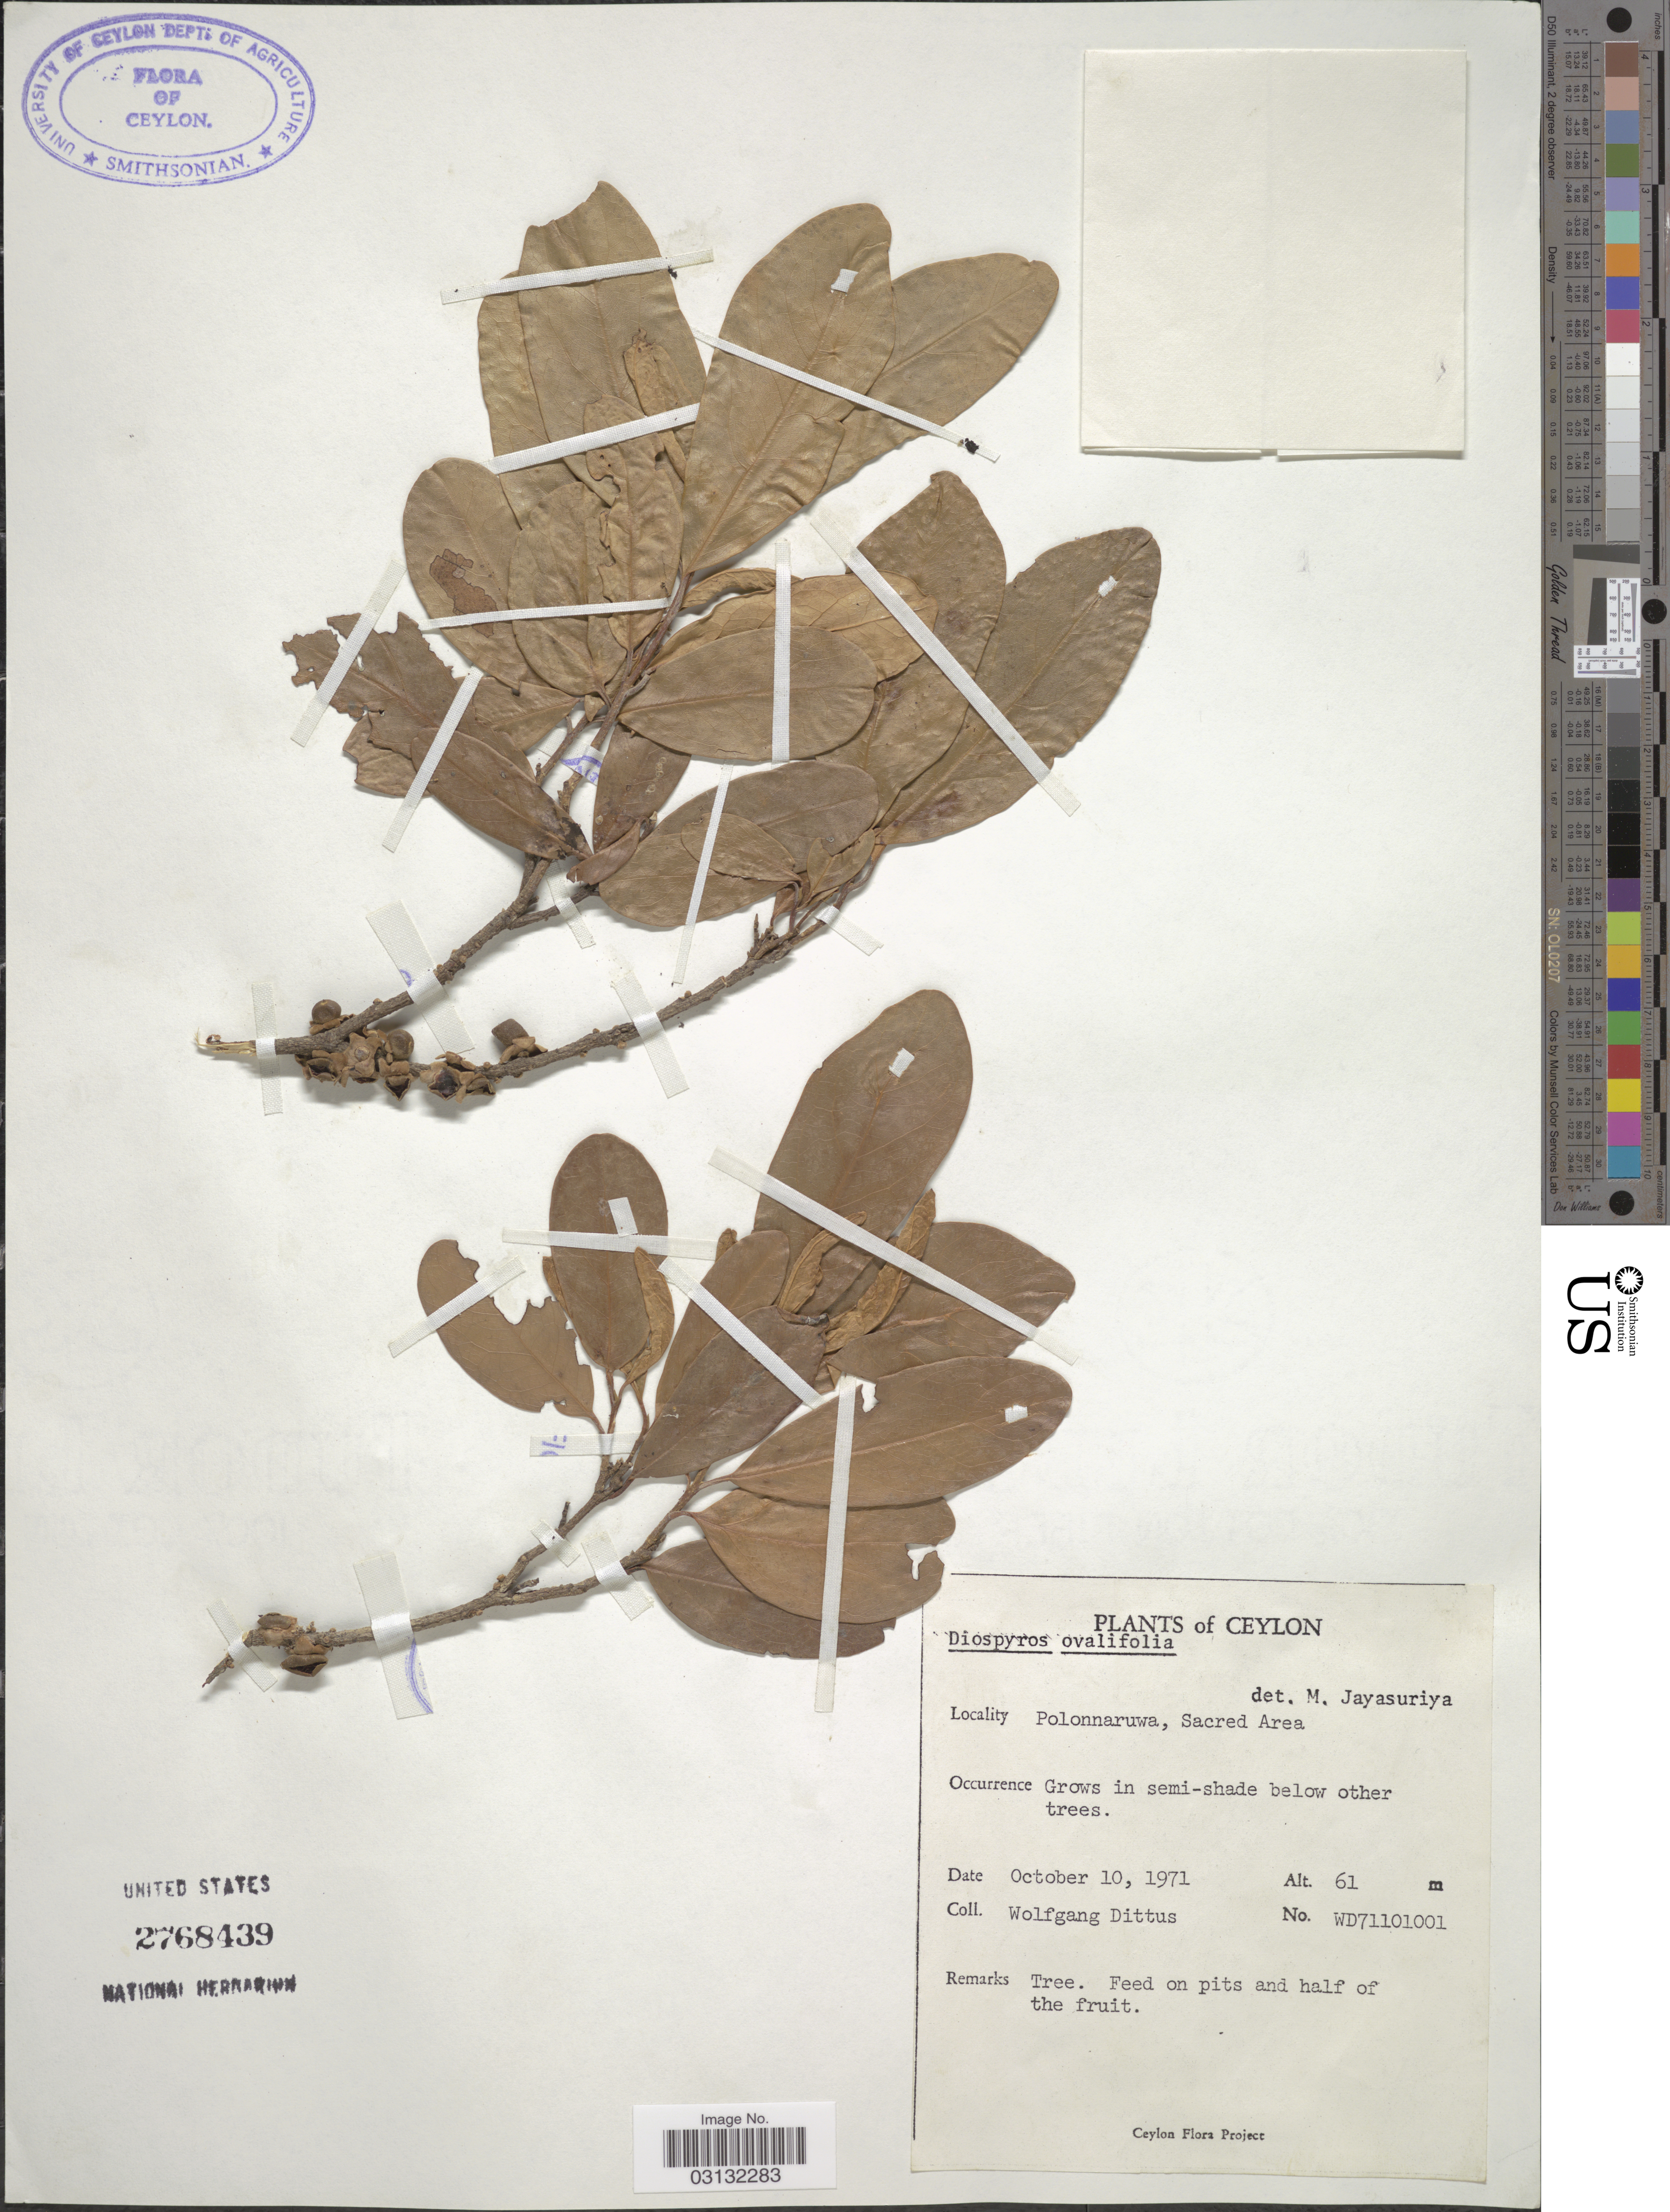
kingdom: Plantae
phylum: Tracheophyta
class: Magnoliopsida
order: Ericales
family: Ebenaceae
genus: Diospyros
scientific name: Diospyros ovalifolia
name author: Wight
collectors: W. Dittus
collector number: WD71101001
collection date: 1971-10-10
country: Sri Lanka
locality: Ceylon. Polonnaruwa, Sacred Area.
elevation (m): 61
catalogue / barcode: US 2768439